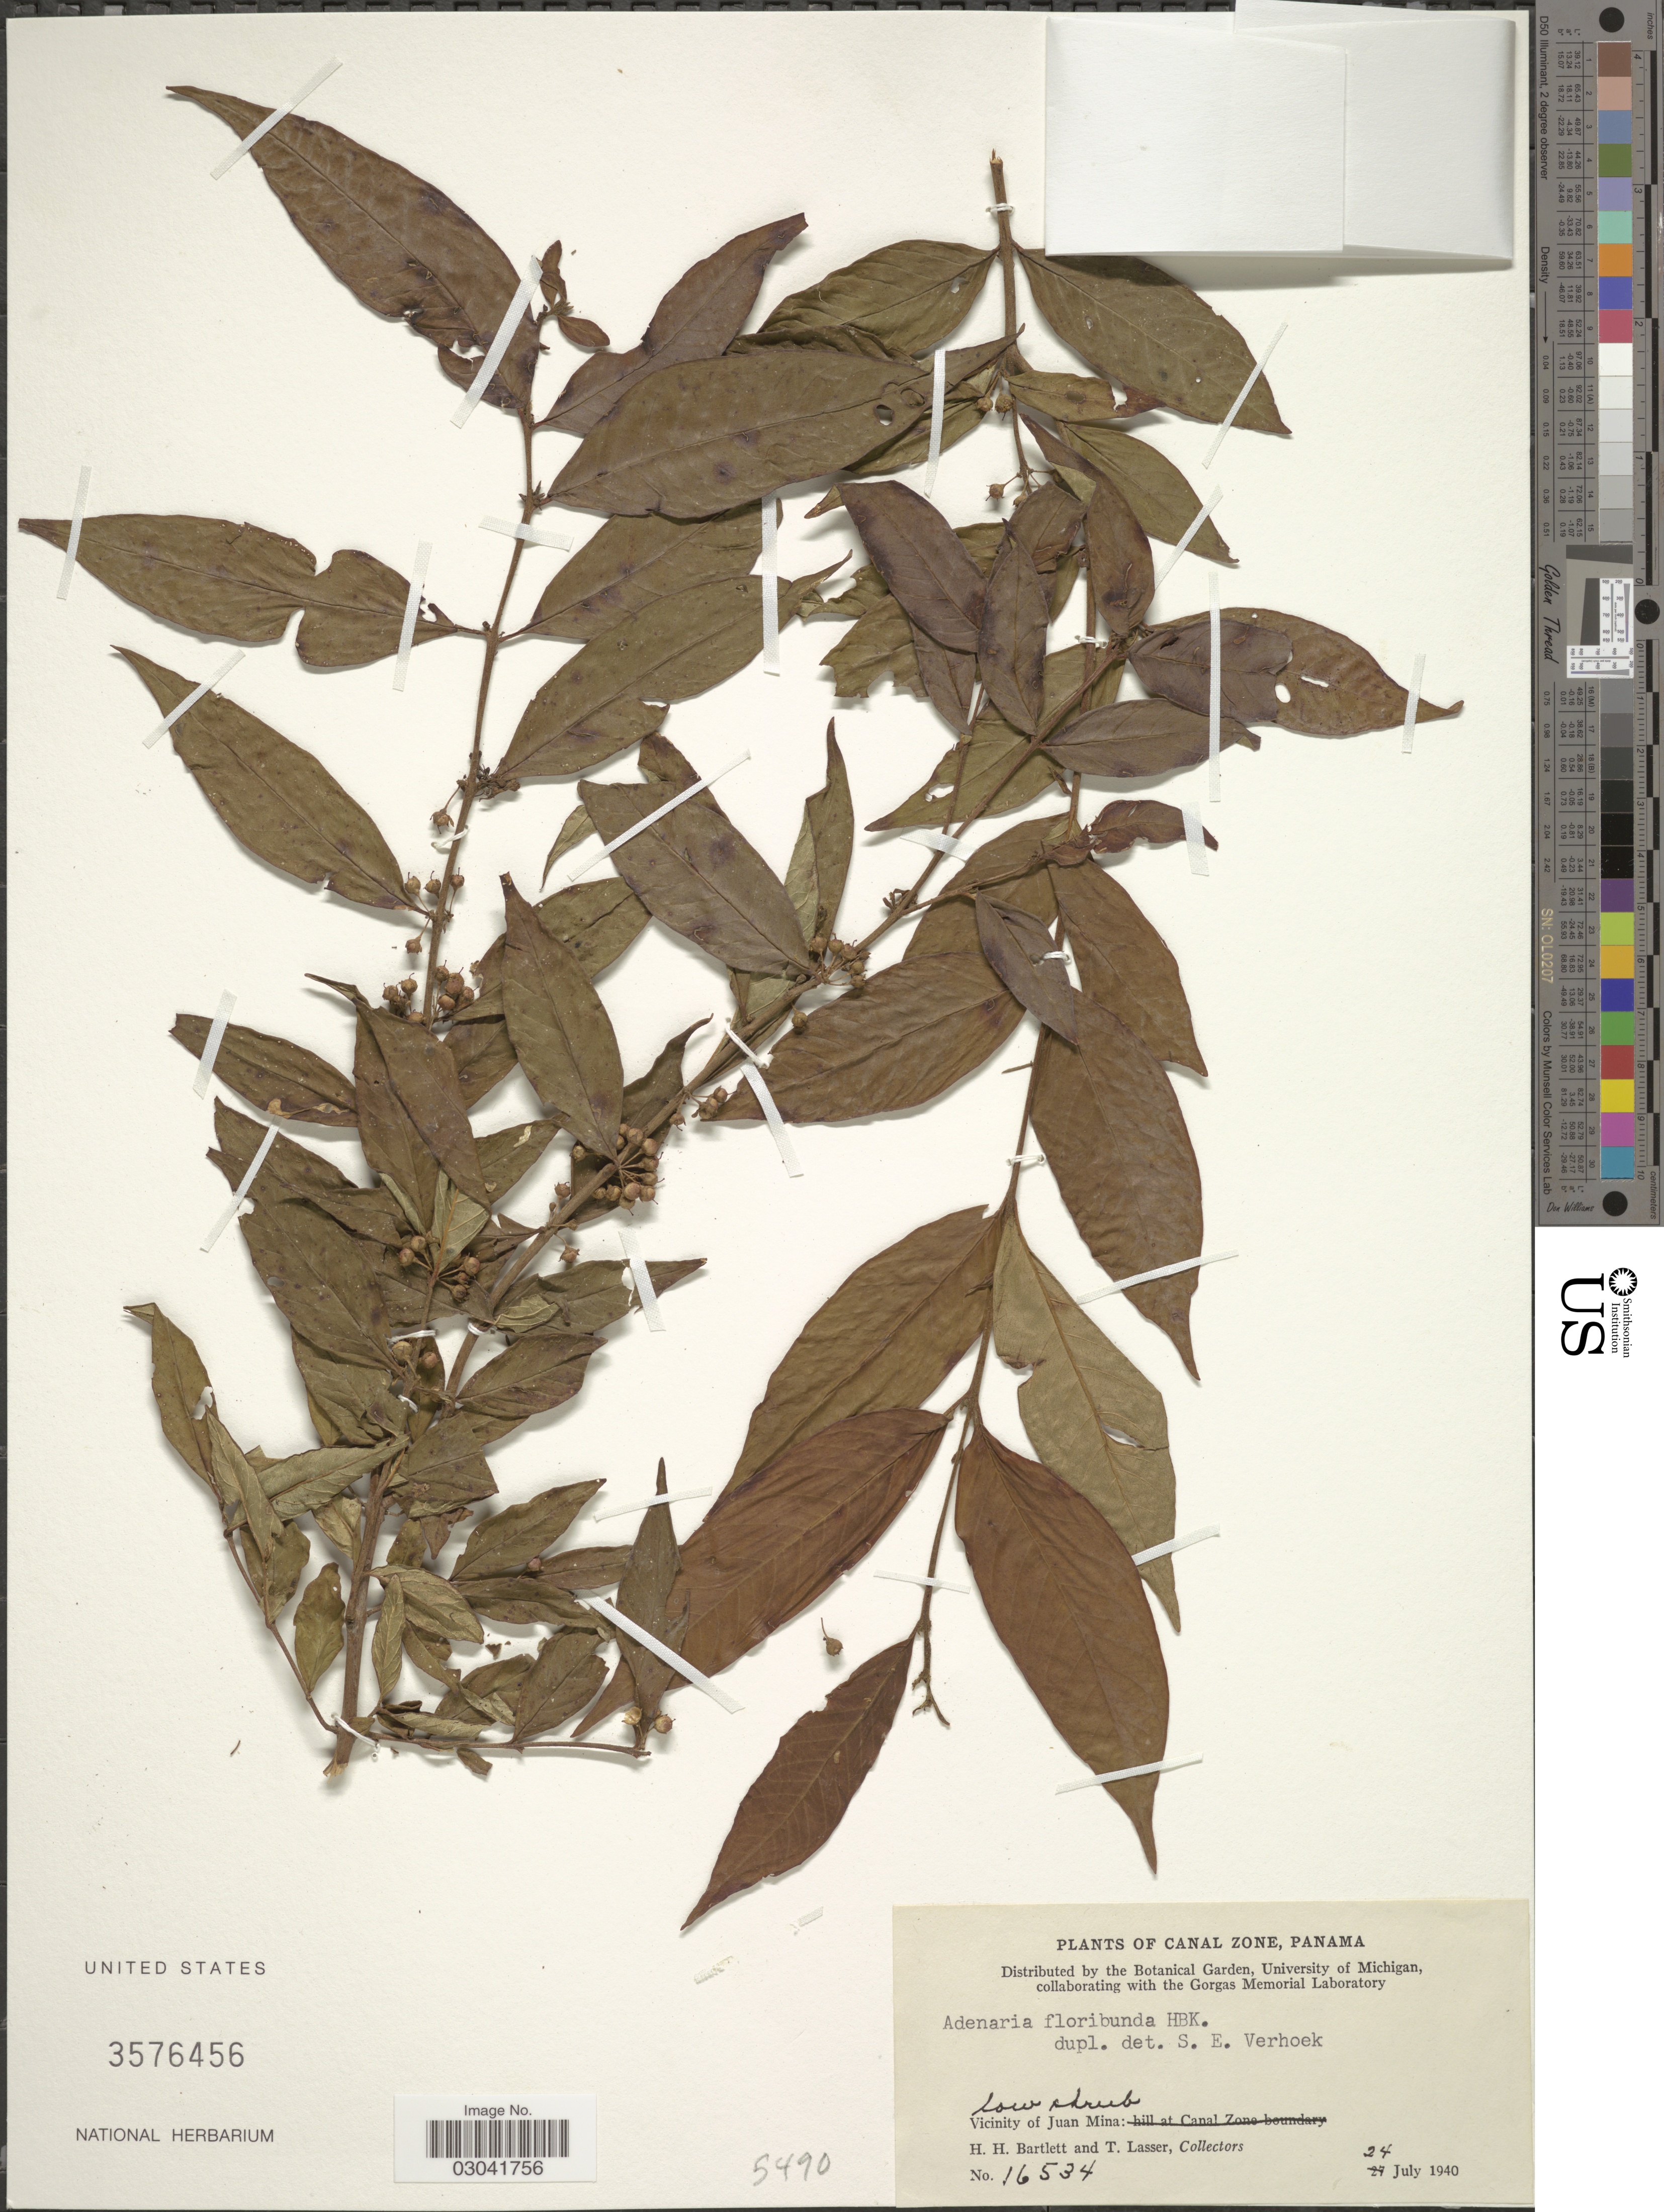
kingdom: Plantae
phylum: Tracheophyta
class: Magnoliopsida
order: Myrtales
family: Lythraceae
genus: Adenaria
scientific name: Adenaria floribunda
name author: Kunth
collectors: H. H. Bartlett & T. Lasser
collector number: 16534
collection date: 1940-07-24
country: Panama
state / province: Colón / Panamá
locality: Canal Zone. Vicinity of Juan Mina.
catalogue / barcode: US 3576456